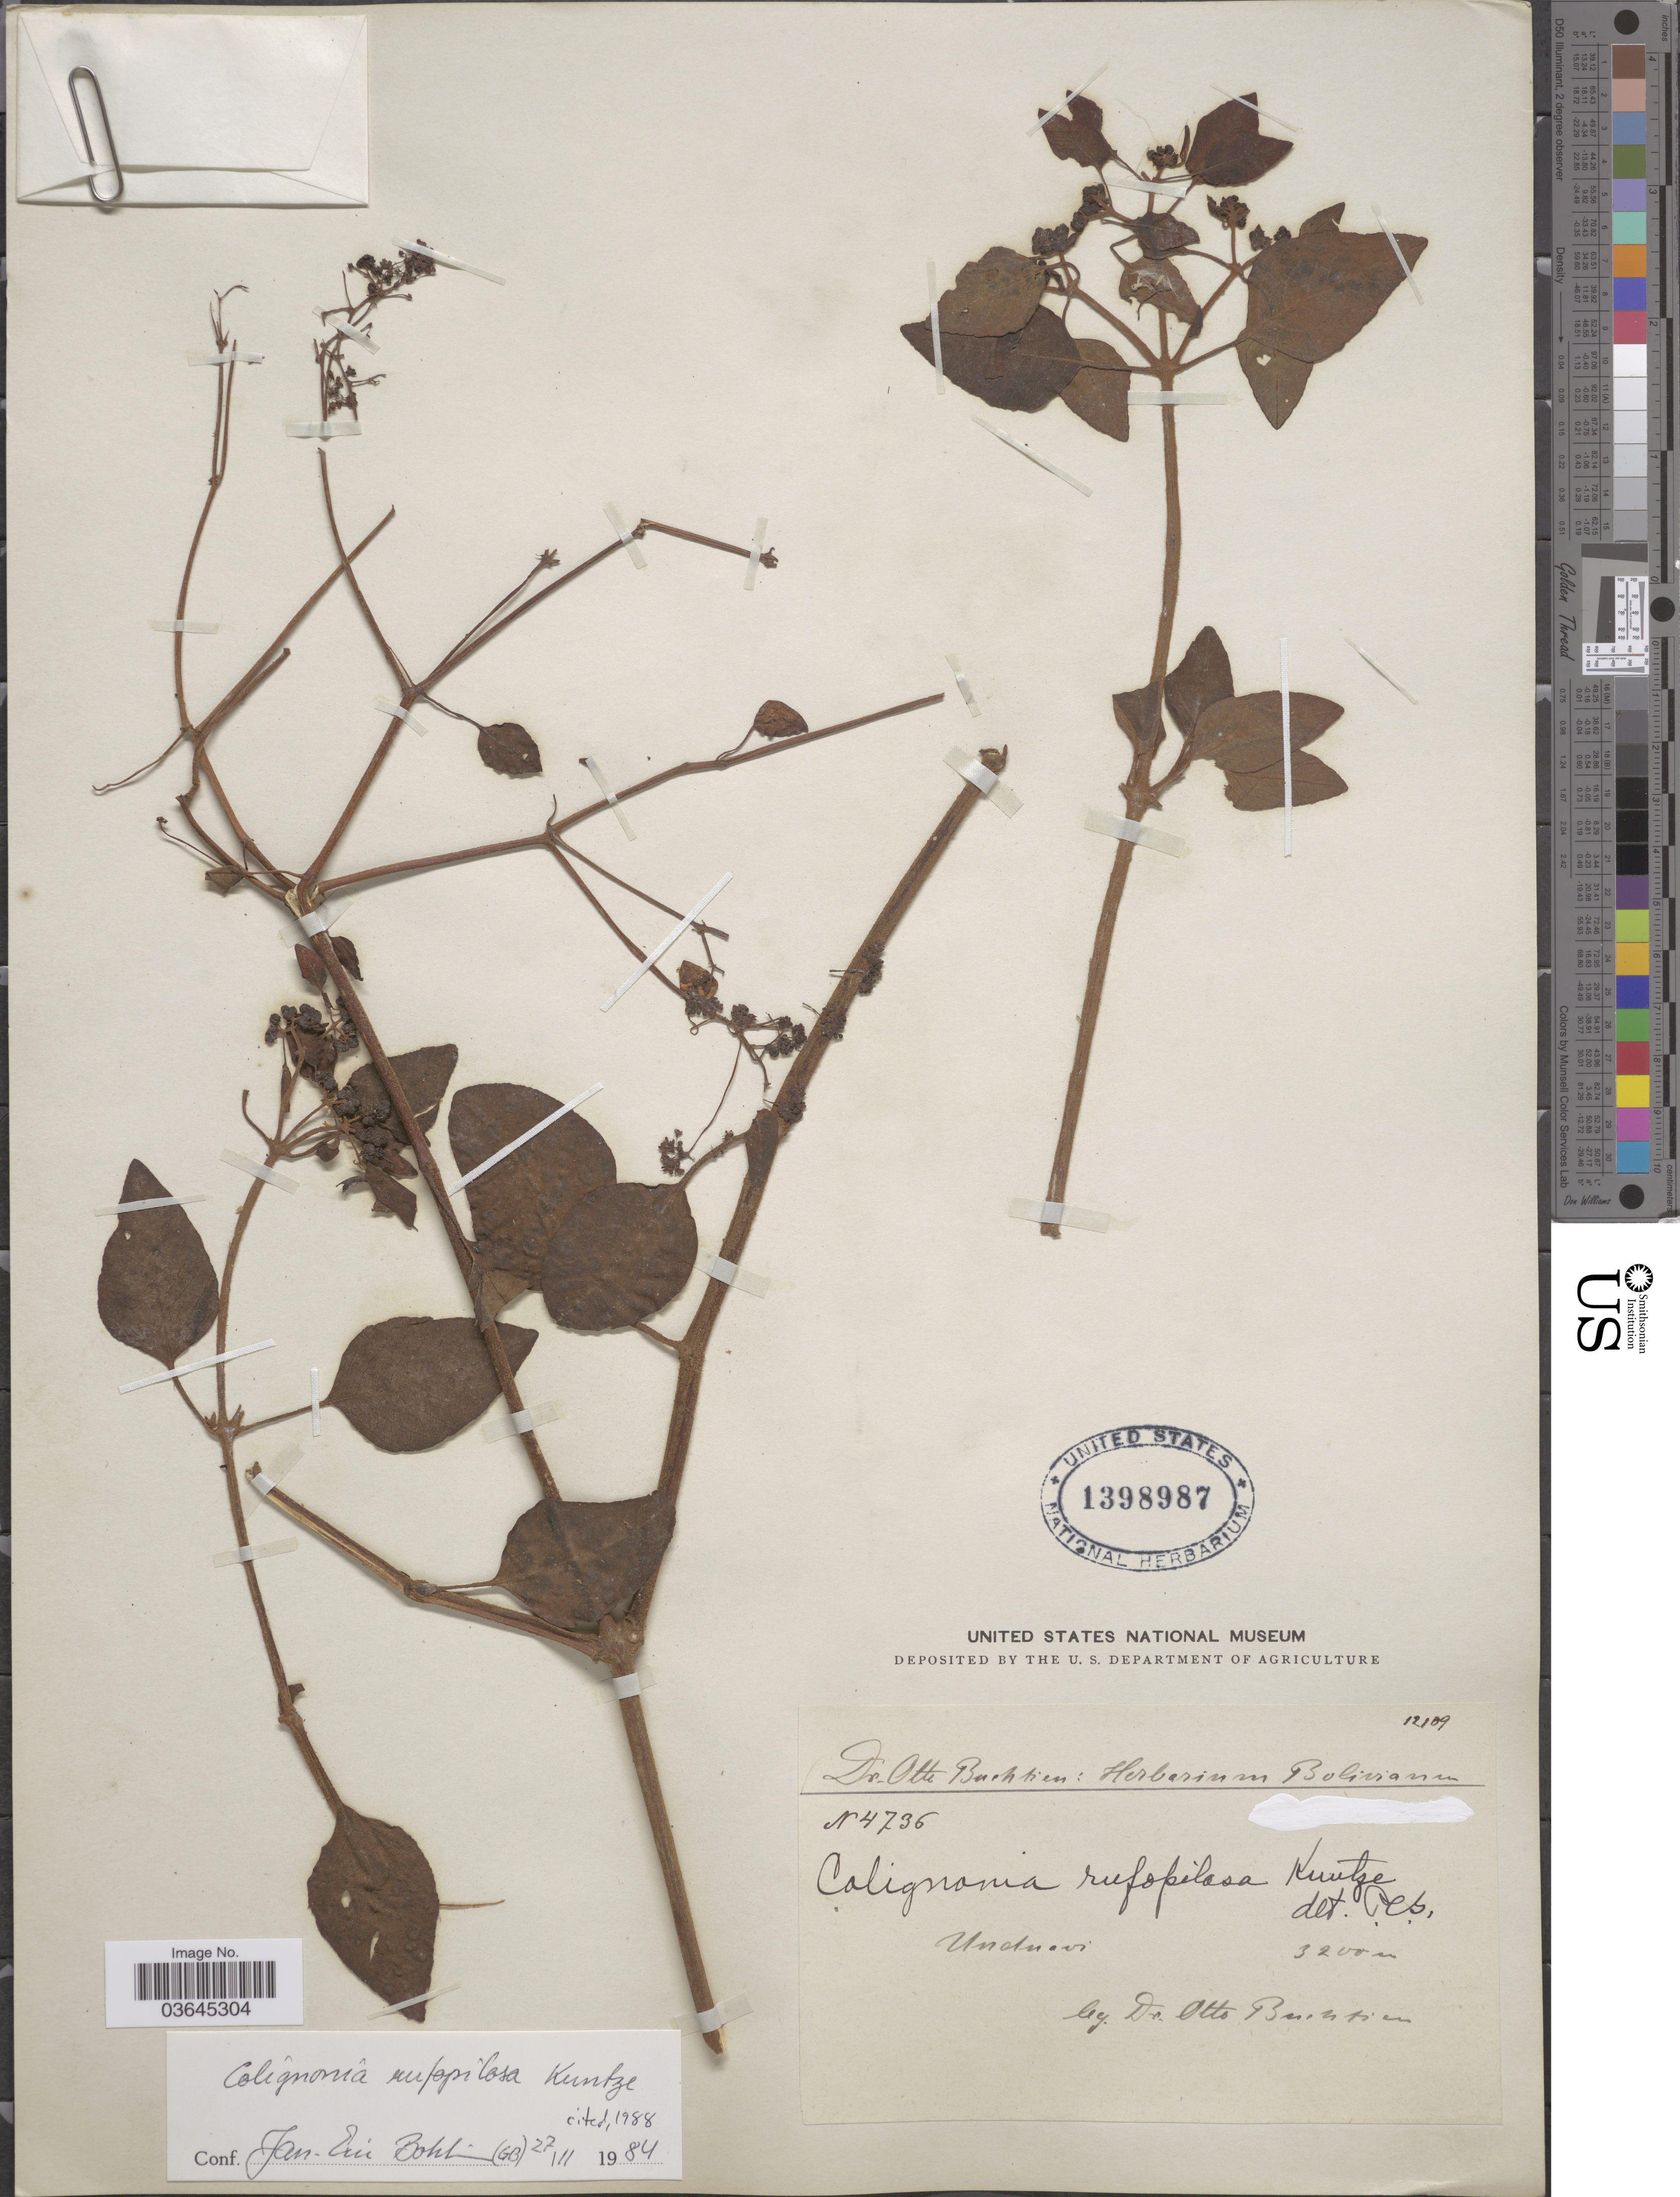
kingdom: Plantae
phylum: Tracheophyta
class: Magnoliopsida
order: Caryophyllales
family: Nyctaginaceae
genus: Colignonia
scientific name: Colignonia rufopilosa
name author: Kuntze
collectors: O. Buchtien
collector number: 4736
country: Bolivia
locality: Unduavi.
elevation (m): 3200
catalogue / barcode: US 1398987